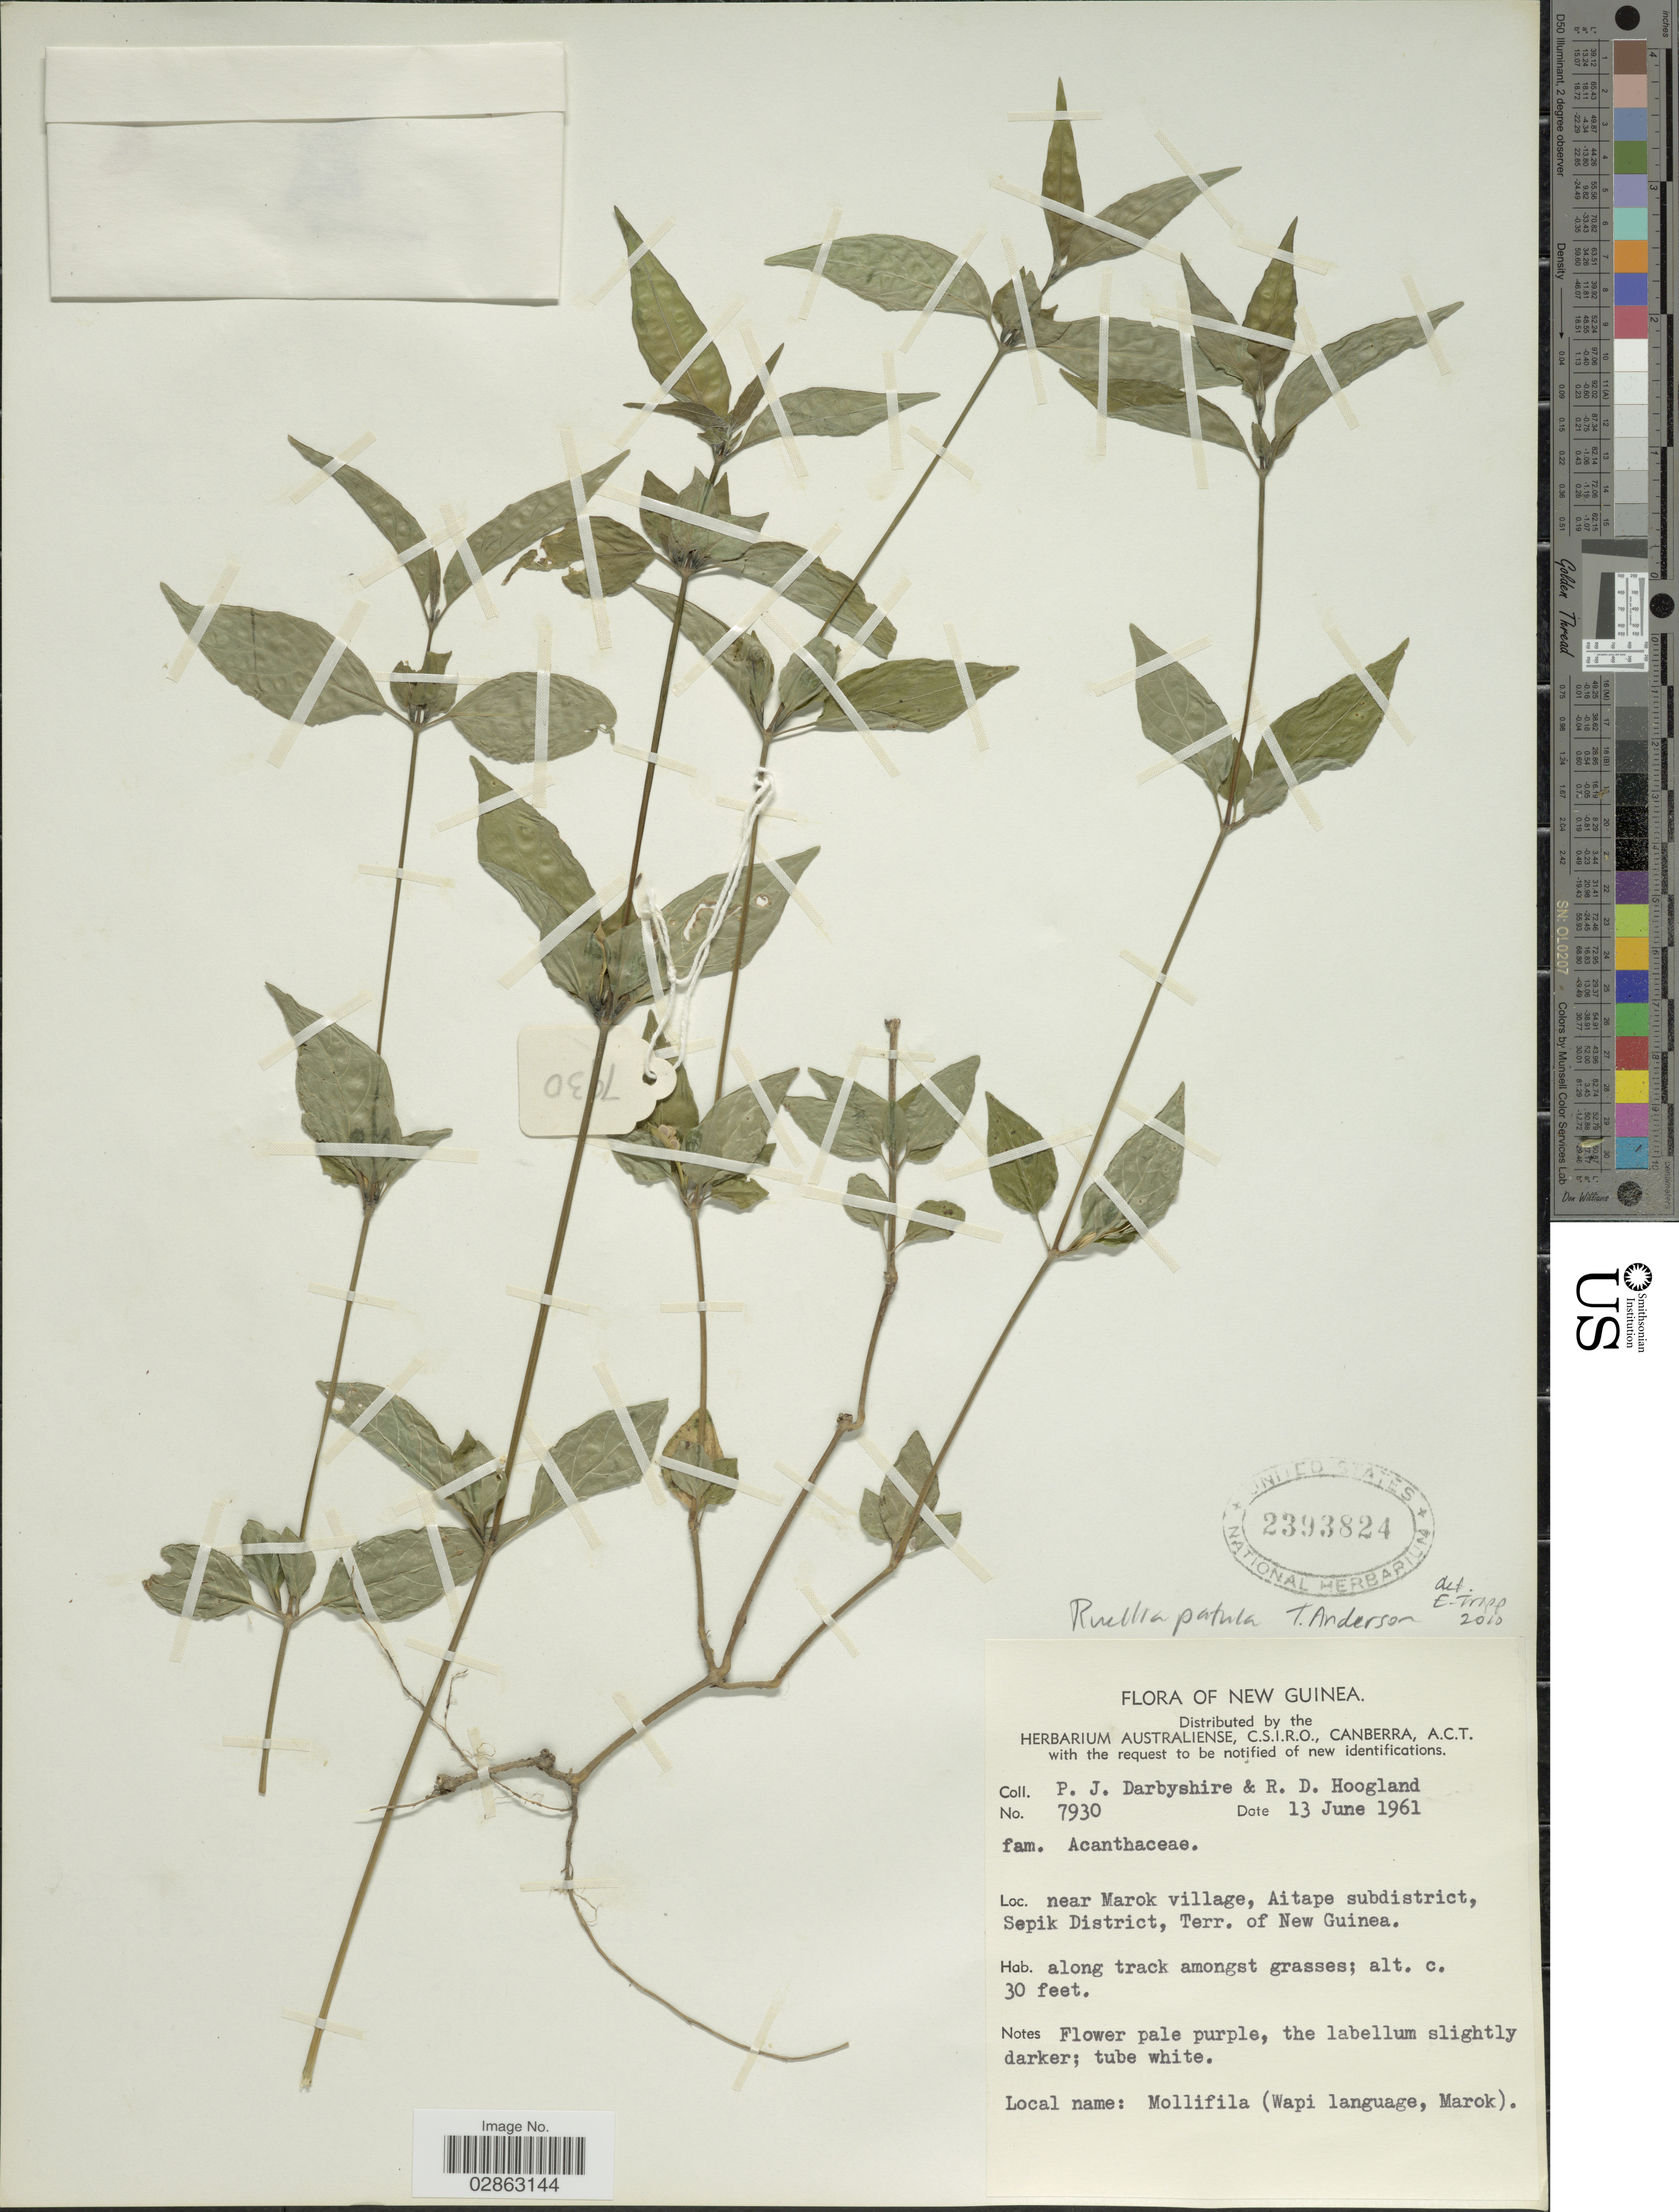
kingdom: Plantae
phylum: Tracheophyta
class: Magnoliopsida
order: Lamiales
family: Acanthaceae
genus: Ruellia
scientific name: Ruellia patula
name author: Jacq.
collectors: P. Darbyshire & R. D. Hoogland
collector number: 7930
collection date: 1961-06-13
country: Papua New Guinea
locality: New Guinea. near Marok village, Aitape subdistrict, Sepik District, Terr. of New Guinea.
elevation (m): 9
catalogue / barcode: US 2393824